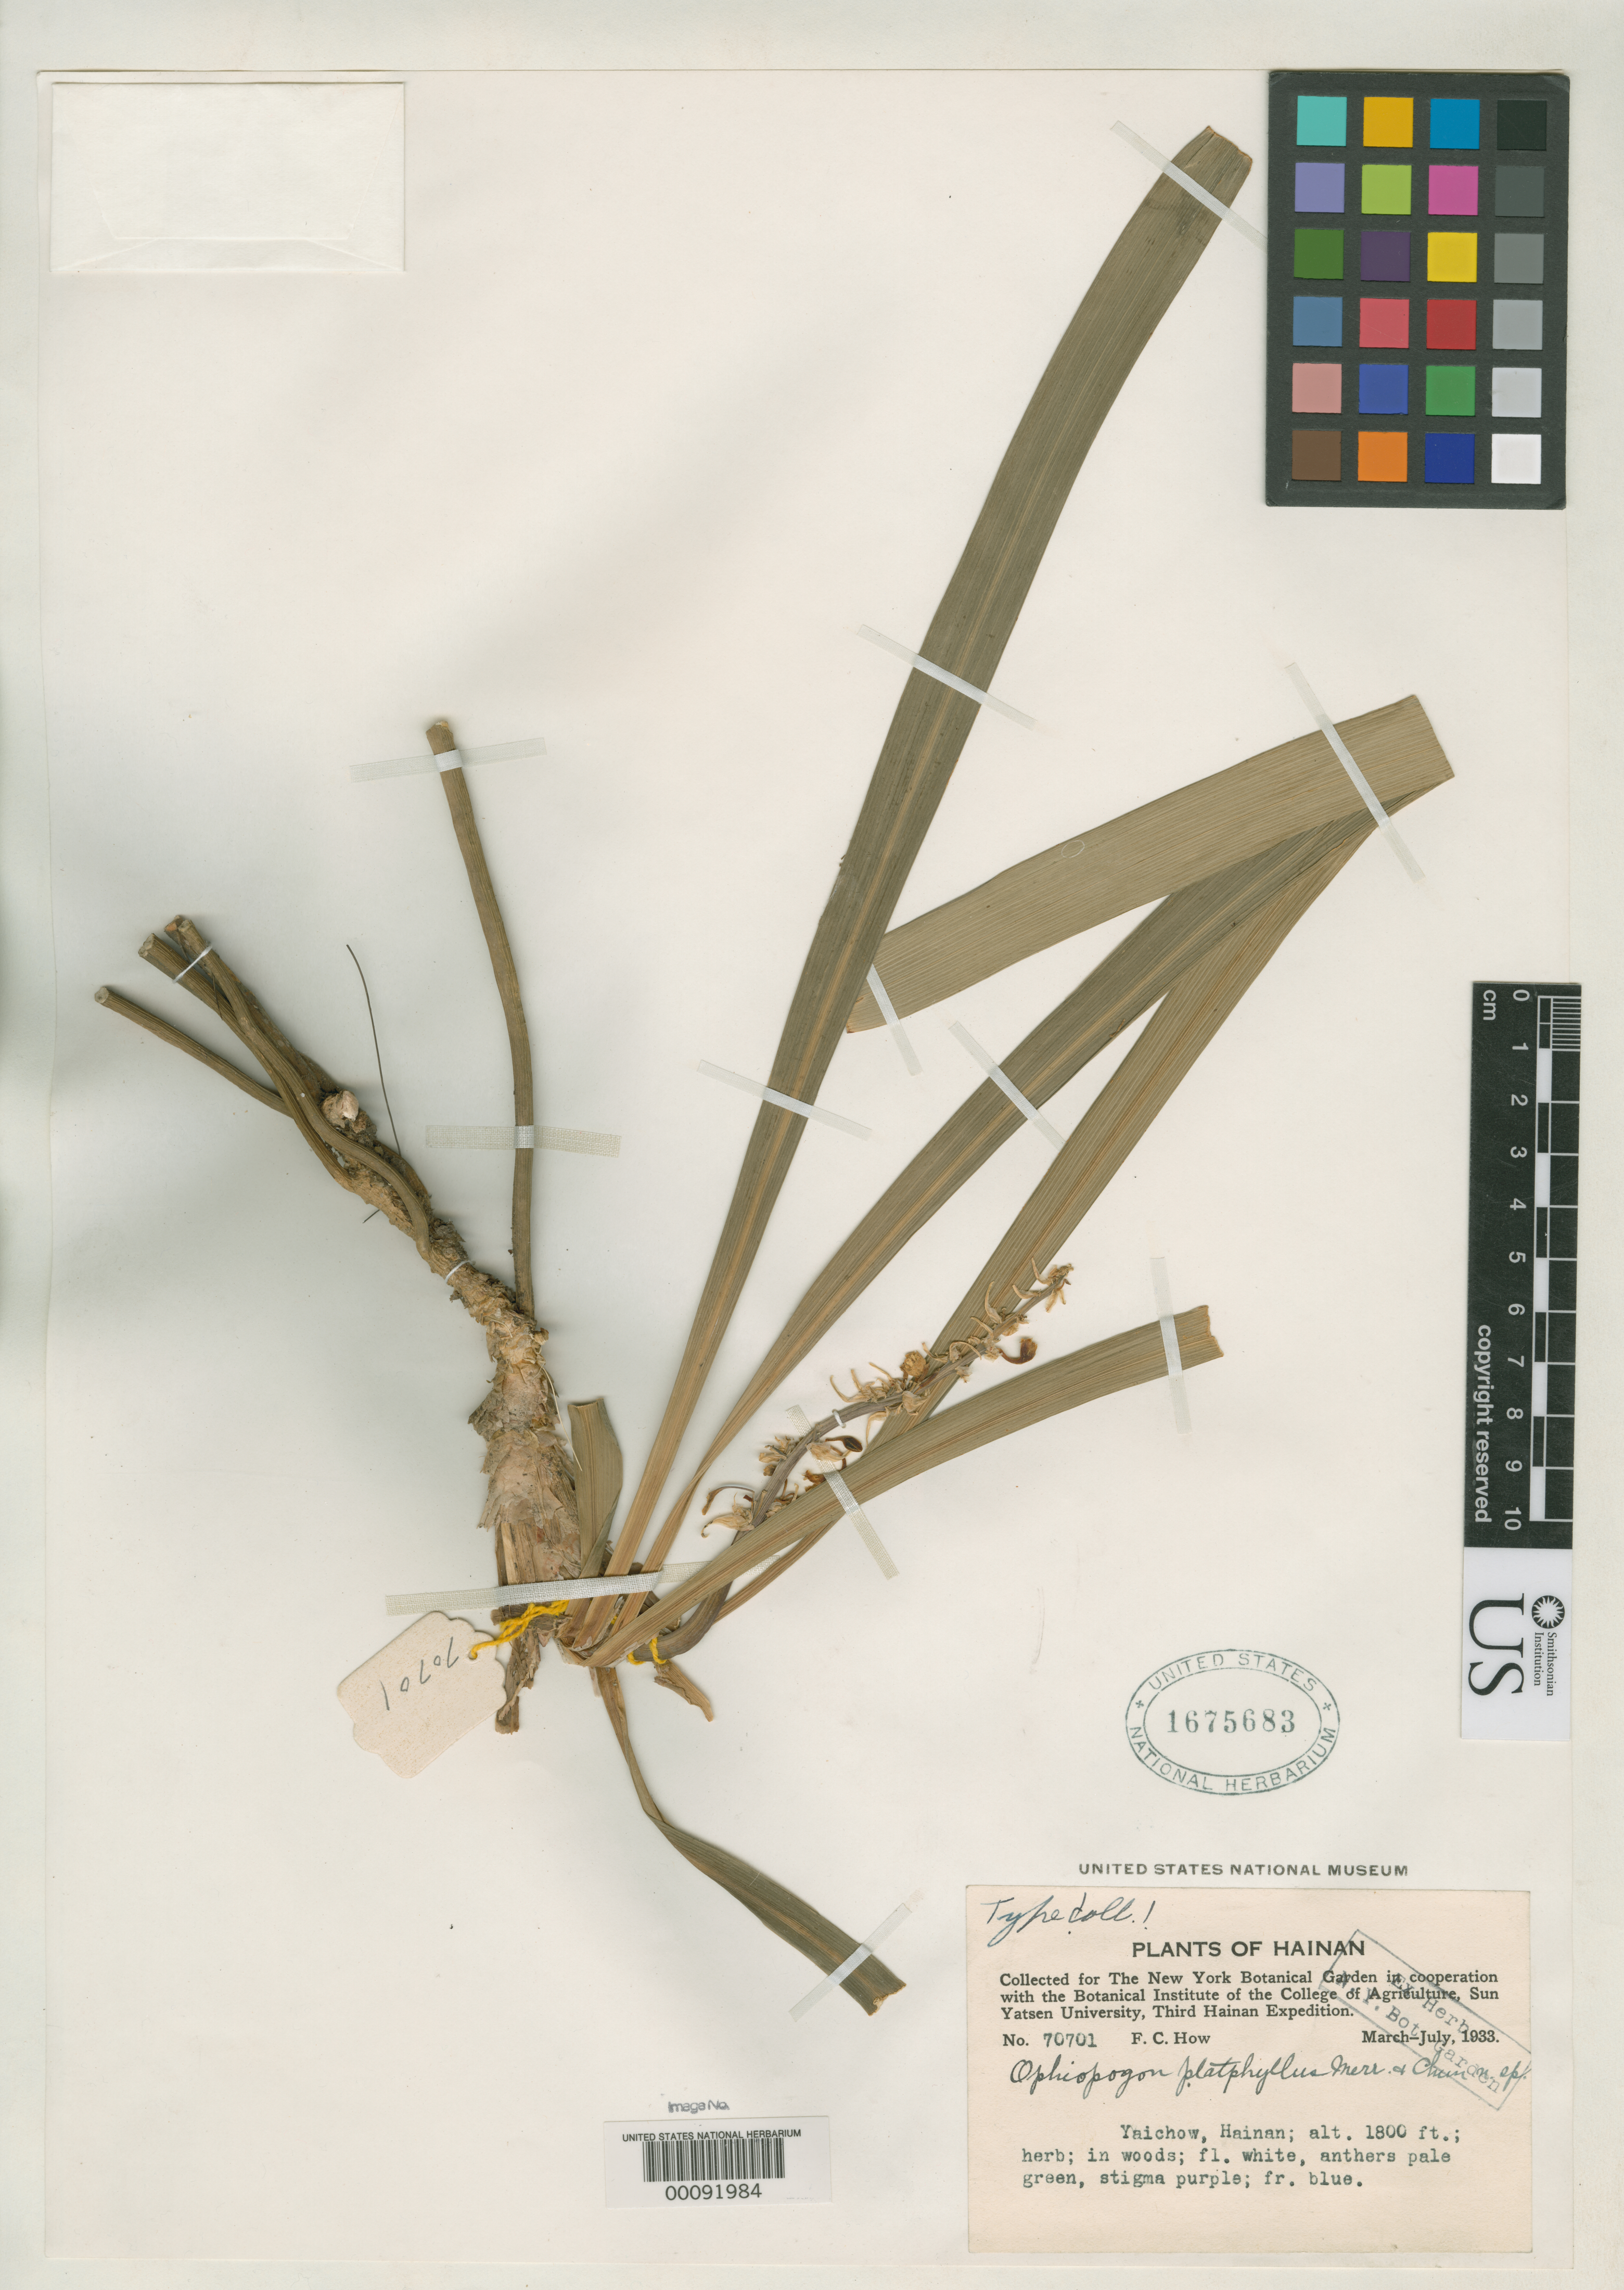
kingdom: Plantae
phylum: Tracheophyta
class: Liliopsida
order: Asparagales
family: Asparagaceae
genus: Ophiopogon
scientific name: Ophiopogon platyphyllus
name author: Merr. & Chun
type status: Isotype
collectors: F. How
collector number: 70701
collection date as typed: Mar 1933 to -- Jul 1933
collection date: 1933-03/1933-07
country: China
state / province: Hainan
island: Hainan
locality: Yaichow.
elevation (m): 457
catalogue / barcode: US 1675683